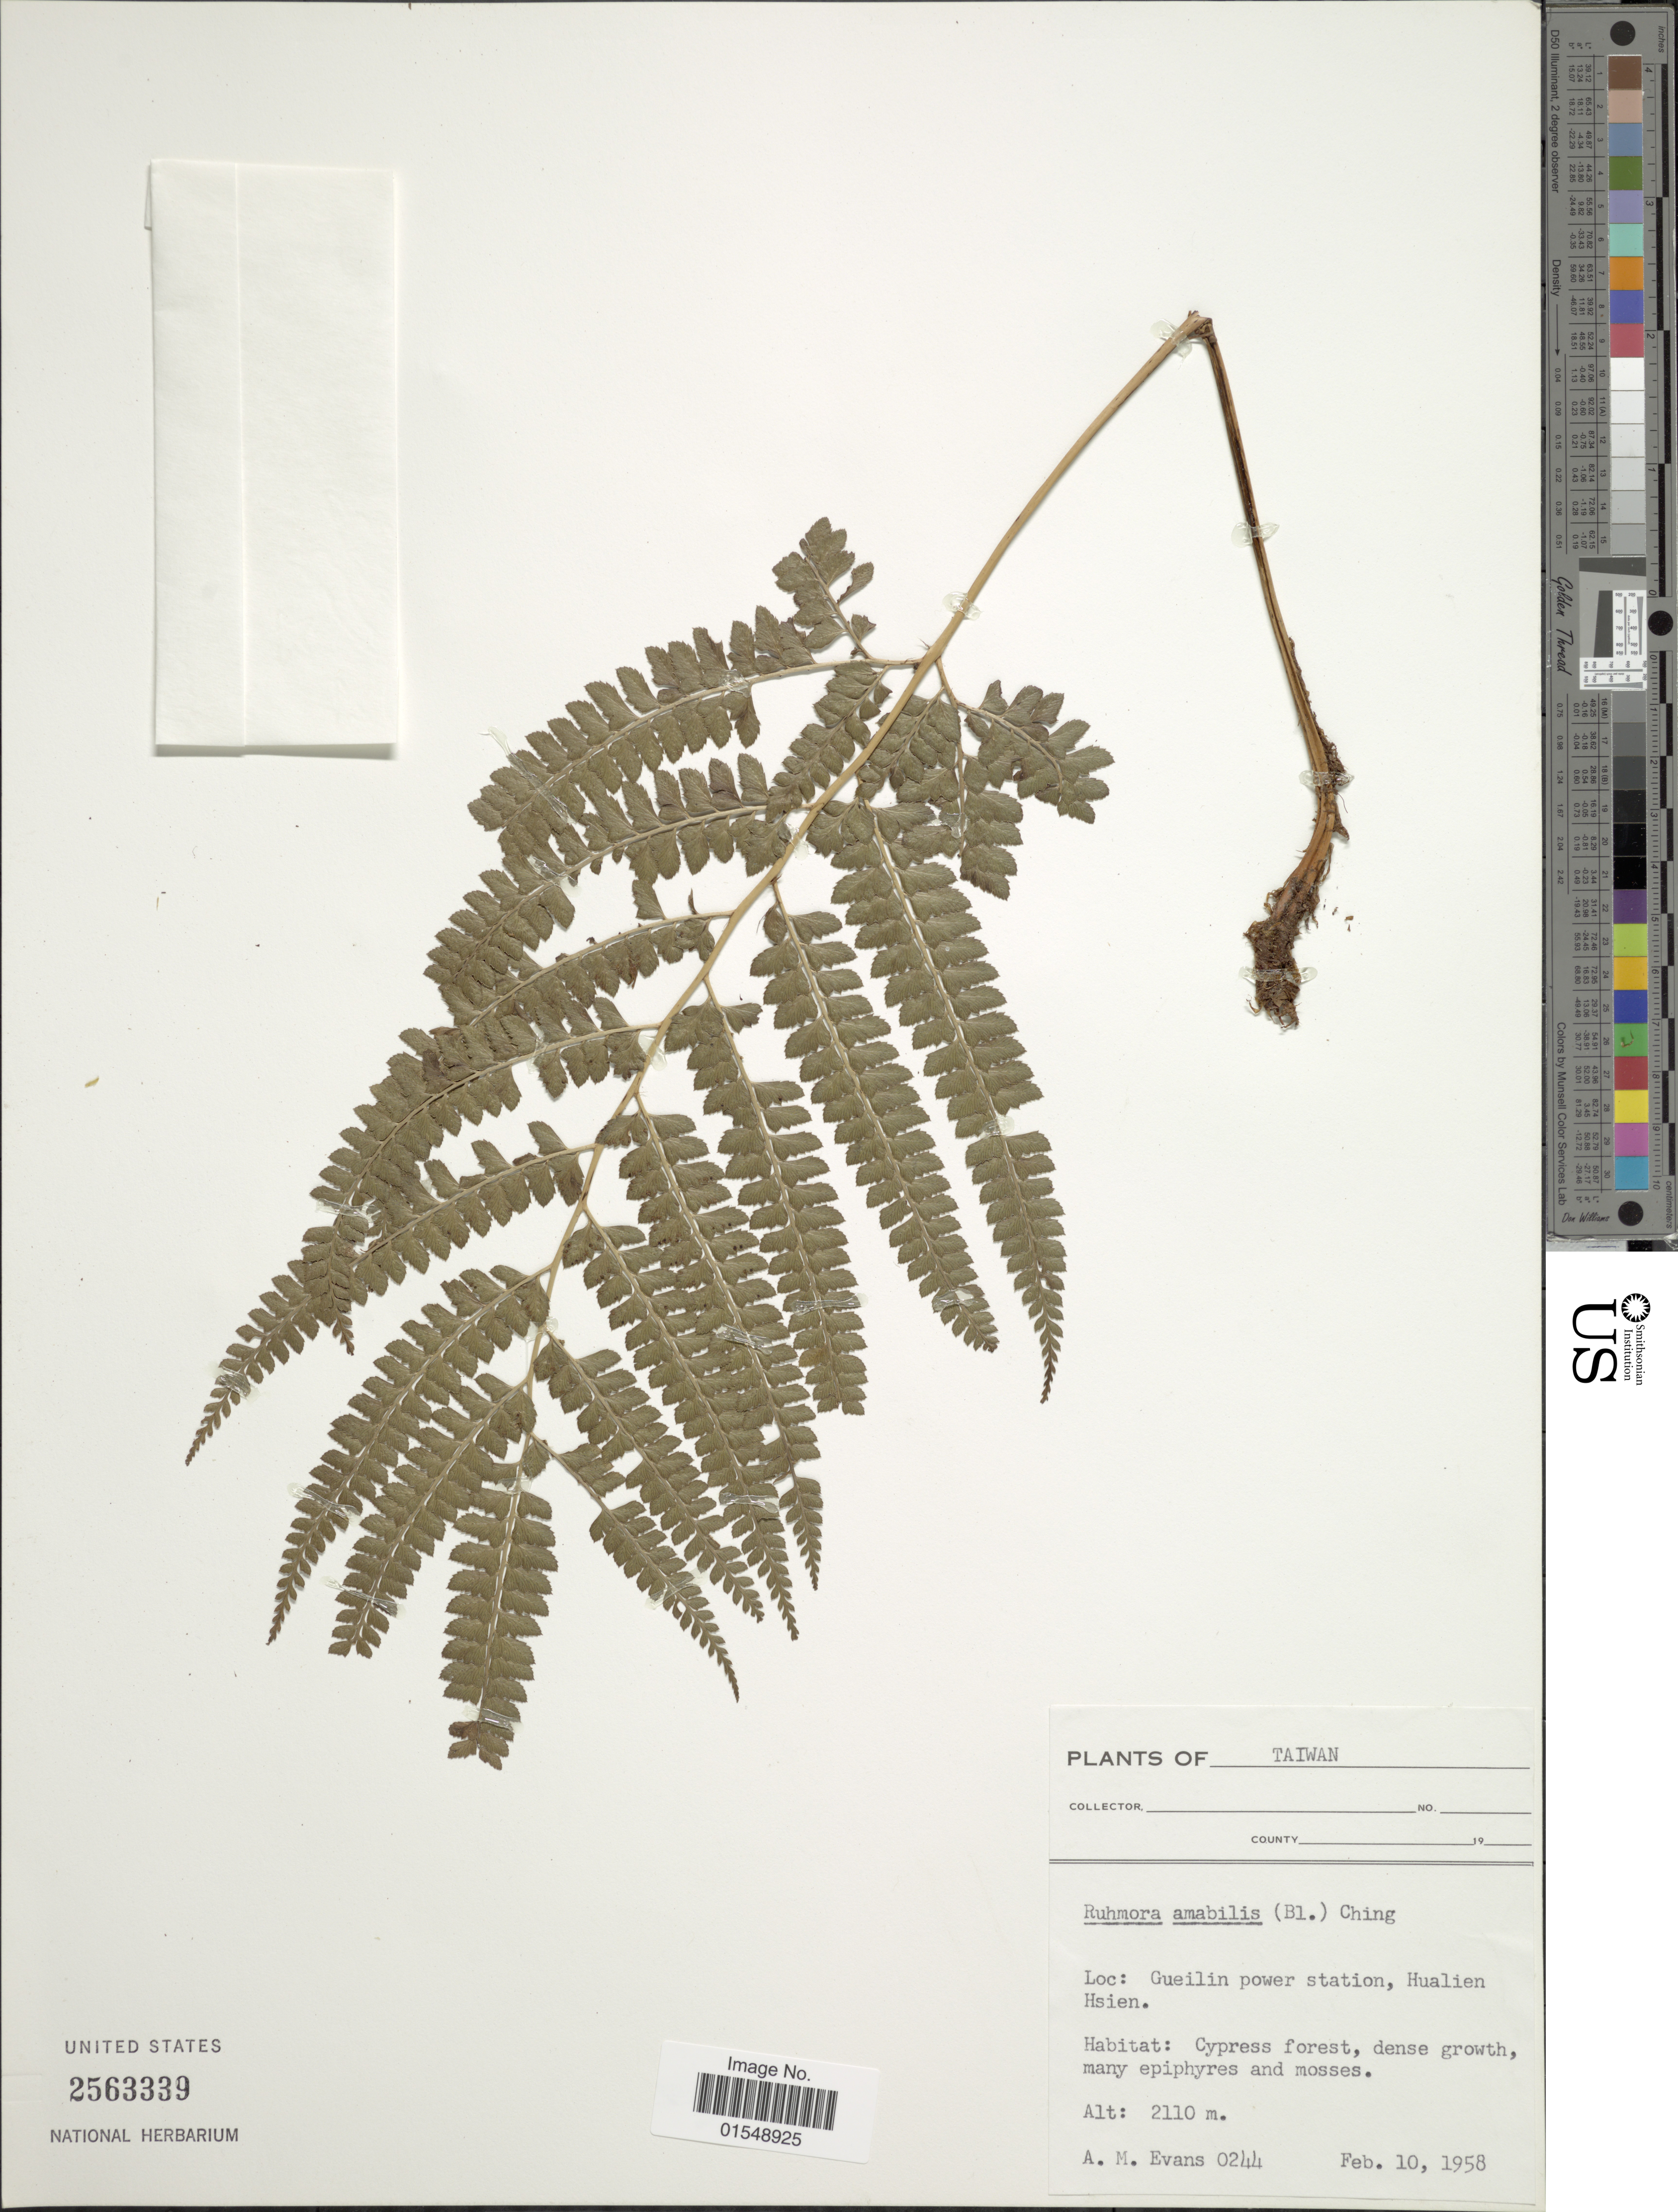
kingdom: Plantae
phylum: Tracheophyta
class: Polypodiopsida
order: Polypodiales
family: Dryopteridaceae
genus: Arachniodes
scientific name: Arachniodes amabilis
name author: (Blume) Tindale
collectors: A. M. Evans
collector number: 0244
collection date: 1958-02-10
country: Taiwan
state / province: Hualien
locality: Guelin power station, Haulien Hsien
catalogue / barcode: US 2563339